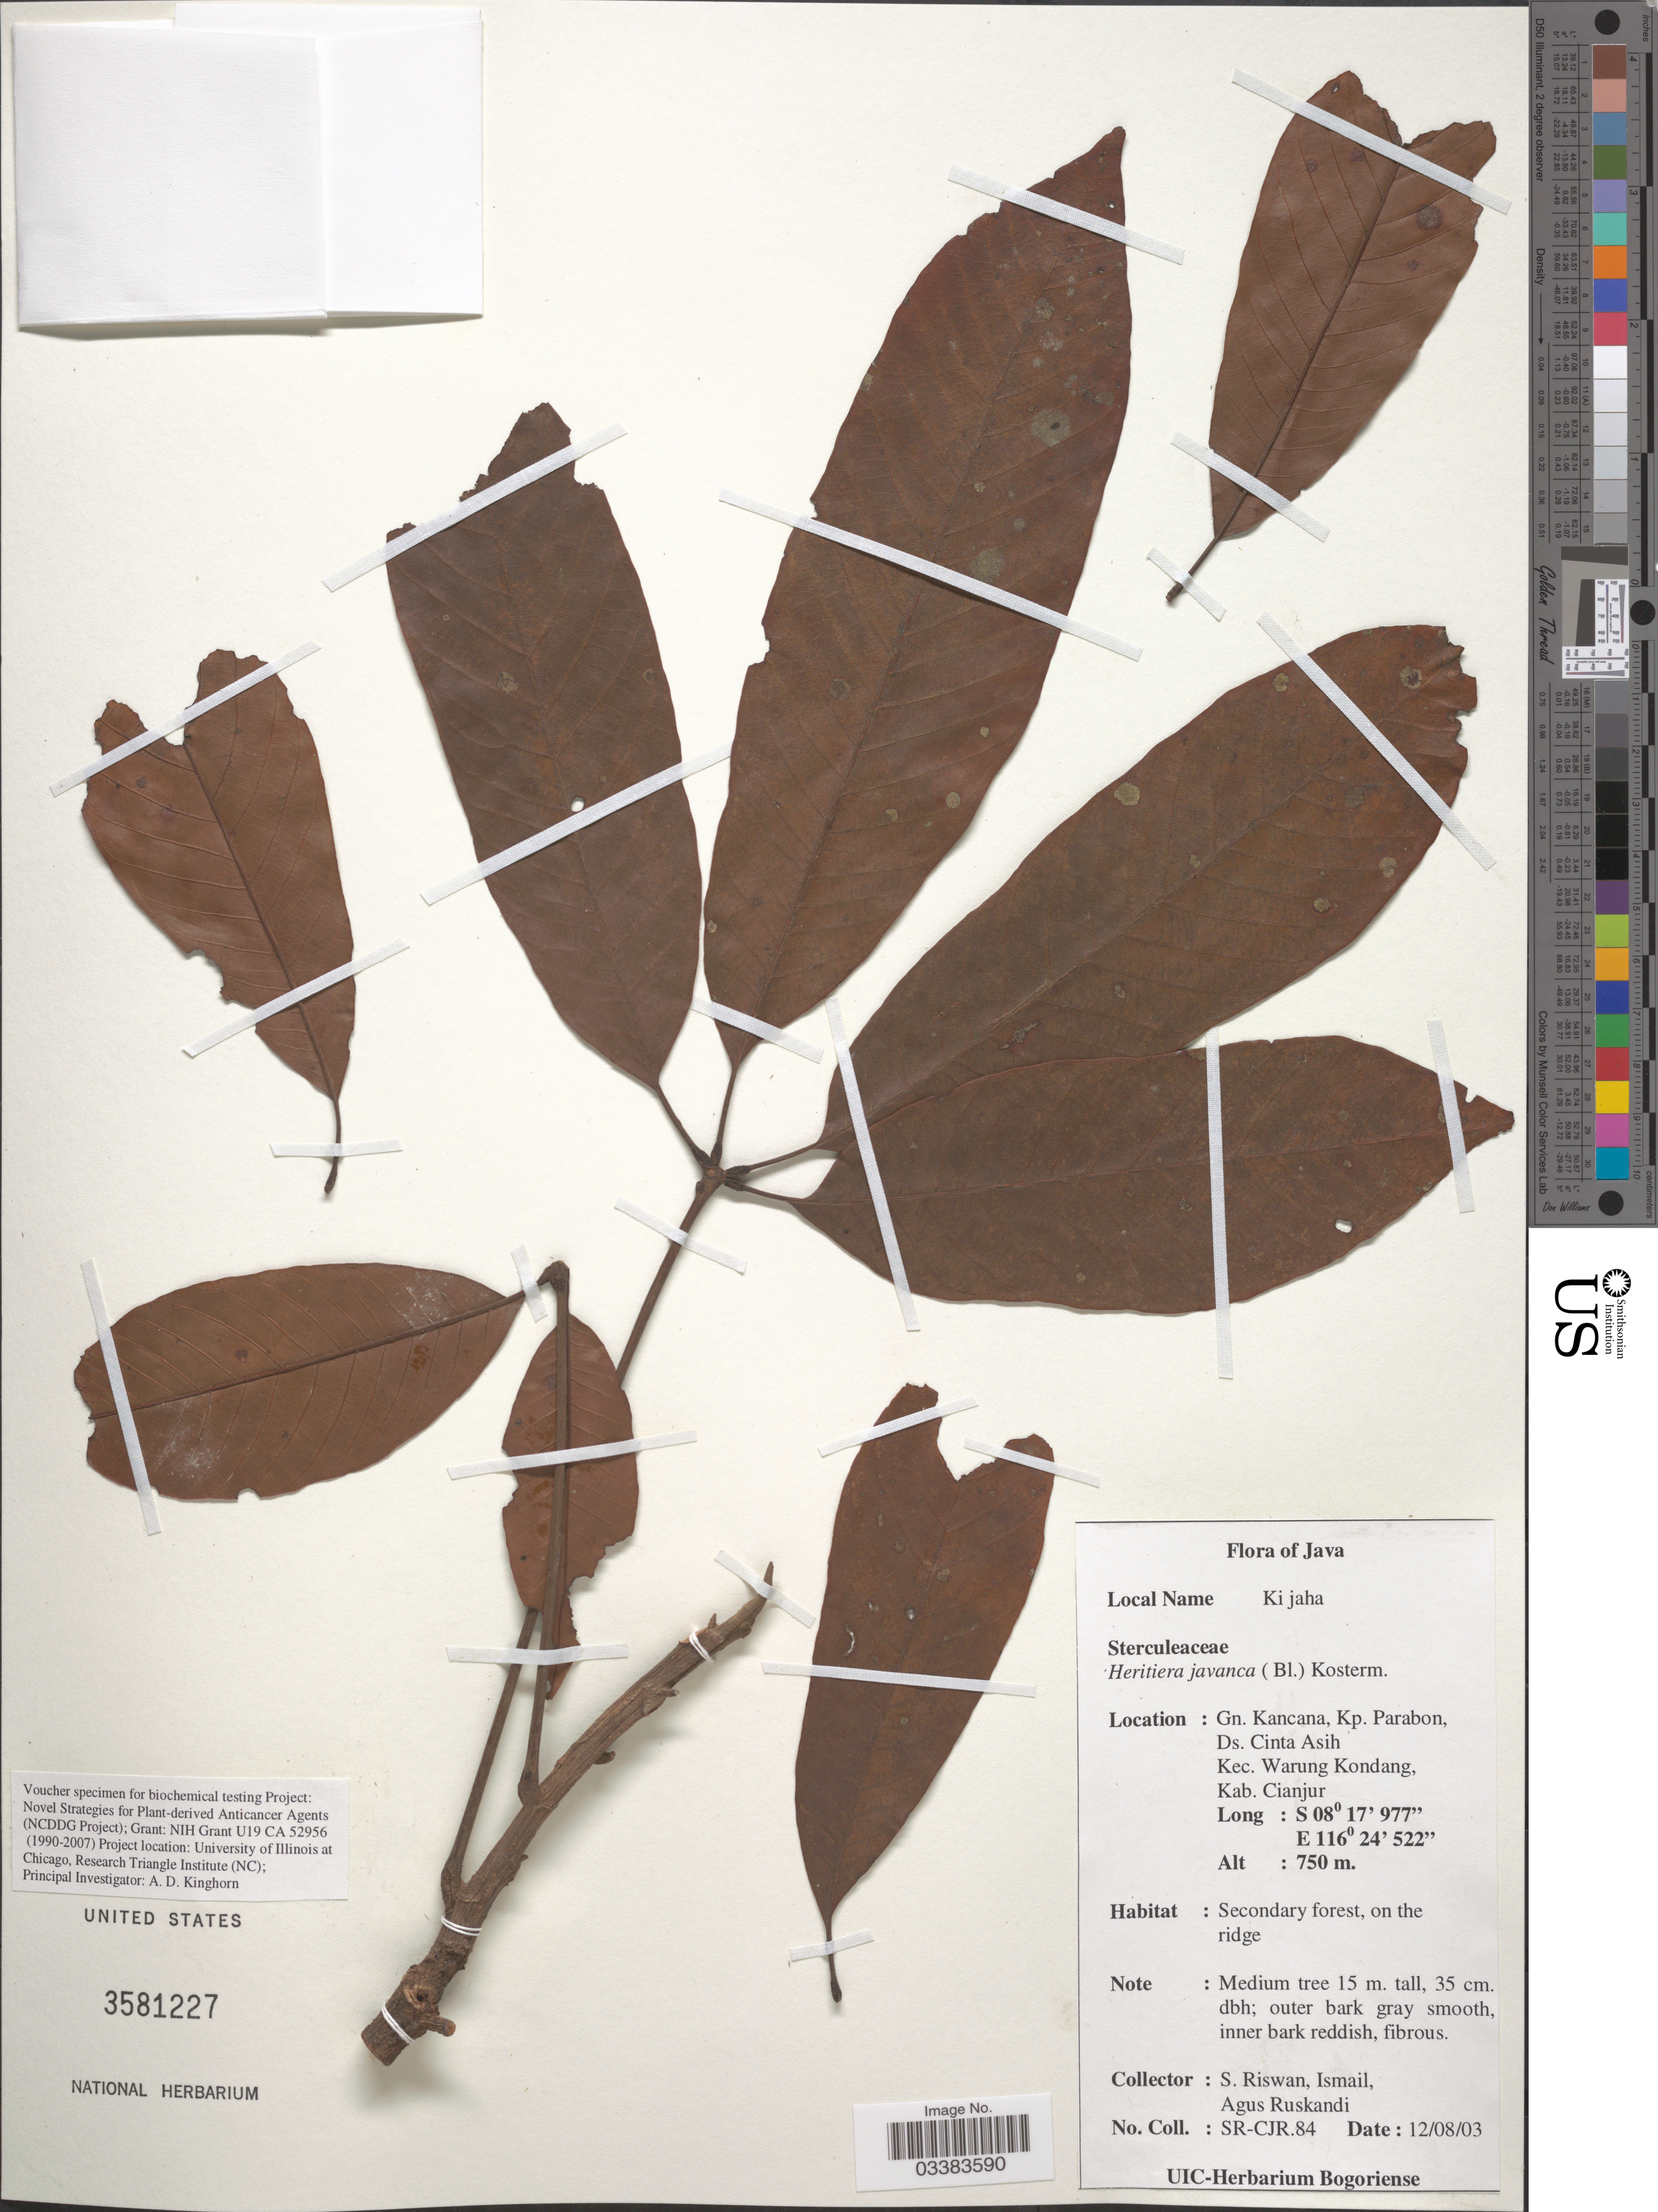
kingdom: Plantae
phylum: Tracheophyta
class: Magnoliopsida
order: Malvales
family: Malvaceae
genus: Heritiera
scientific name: Heritiera javanica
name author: (Blume) Kosterm.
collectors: S. Riswan, Ismail & A. Ruskandi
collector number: SR-CJR84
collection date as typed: Transcribed d/m/y: 12/8/3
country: Indonesia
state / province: Java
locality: Gn. Kancana, Kp. Parabon, Ds. Cinta Asih. Kec. Warung Kondang, Kab. Cianjur.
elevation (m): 750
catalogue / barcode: US 3581227